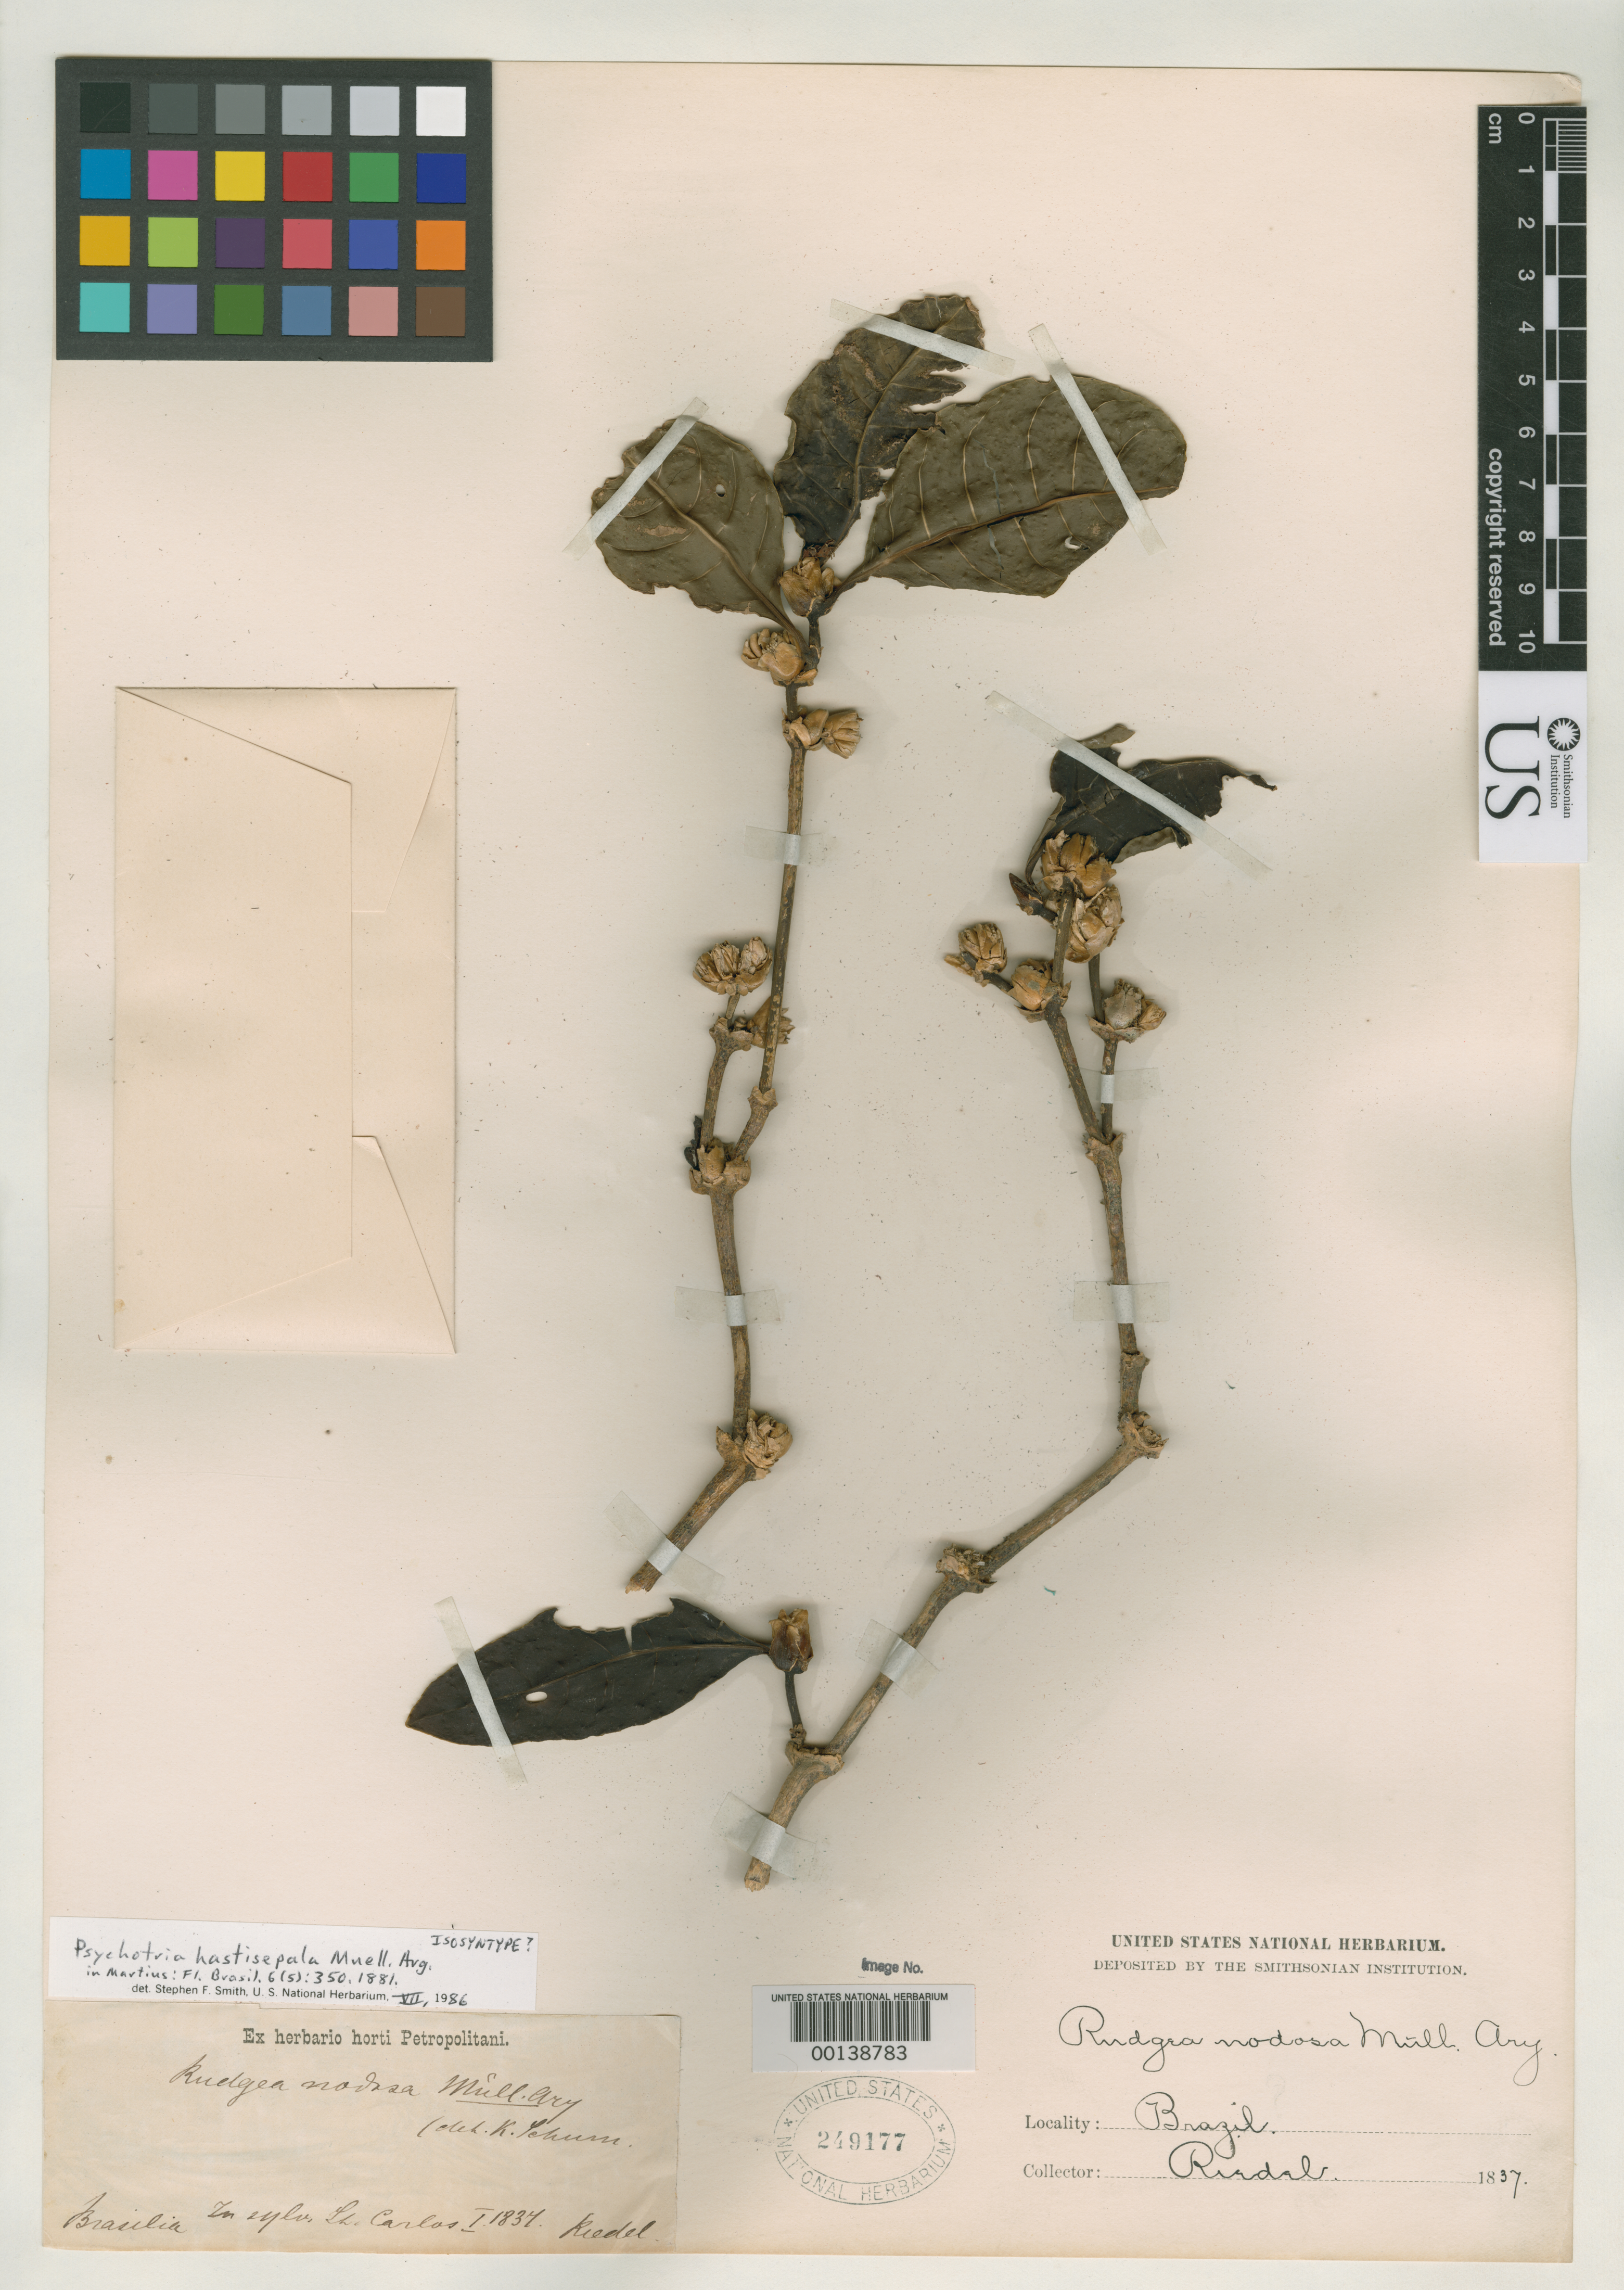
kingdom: Plantae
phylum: Tracheophyta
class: Magnoliopsida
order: Gentianales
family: Rubiaceae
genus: Psychotria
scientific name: Psychotria hastisepala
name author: Müll. Arg. in Mart.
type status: Isosyntype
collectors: L. Riedel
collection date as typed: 1837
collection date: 1837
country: Brazil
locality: San Carlos.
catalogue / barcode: US 249177